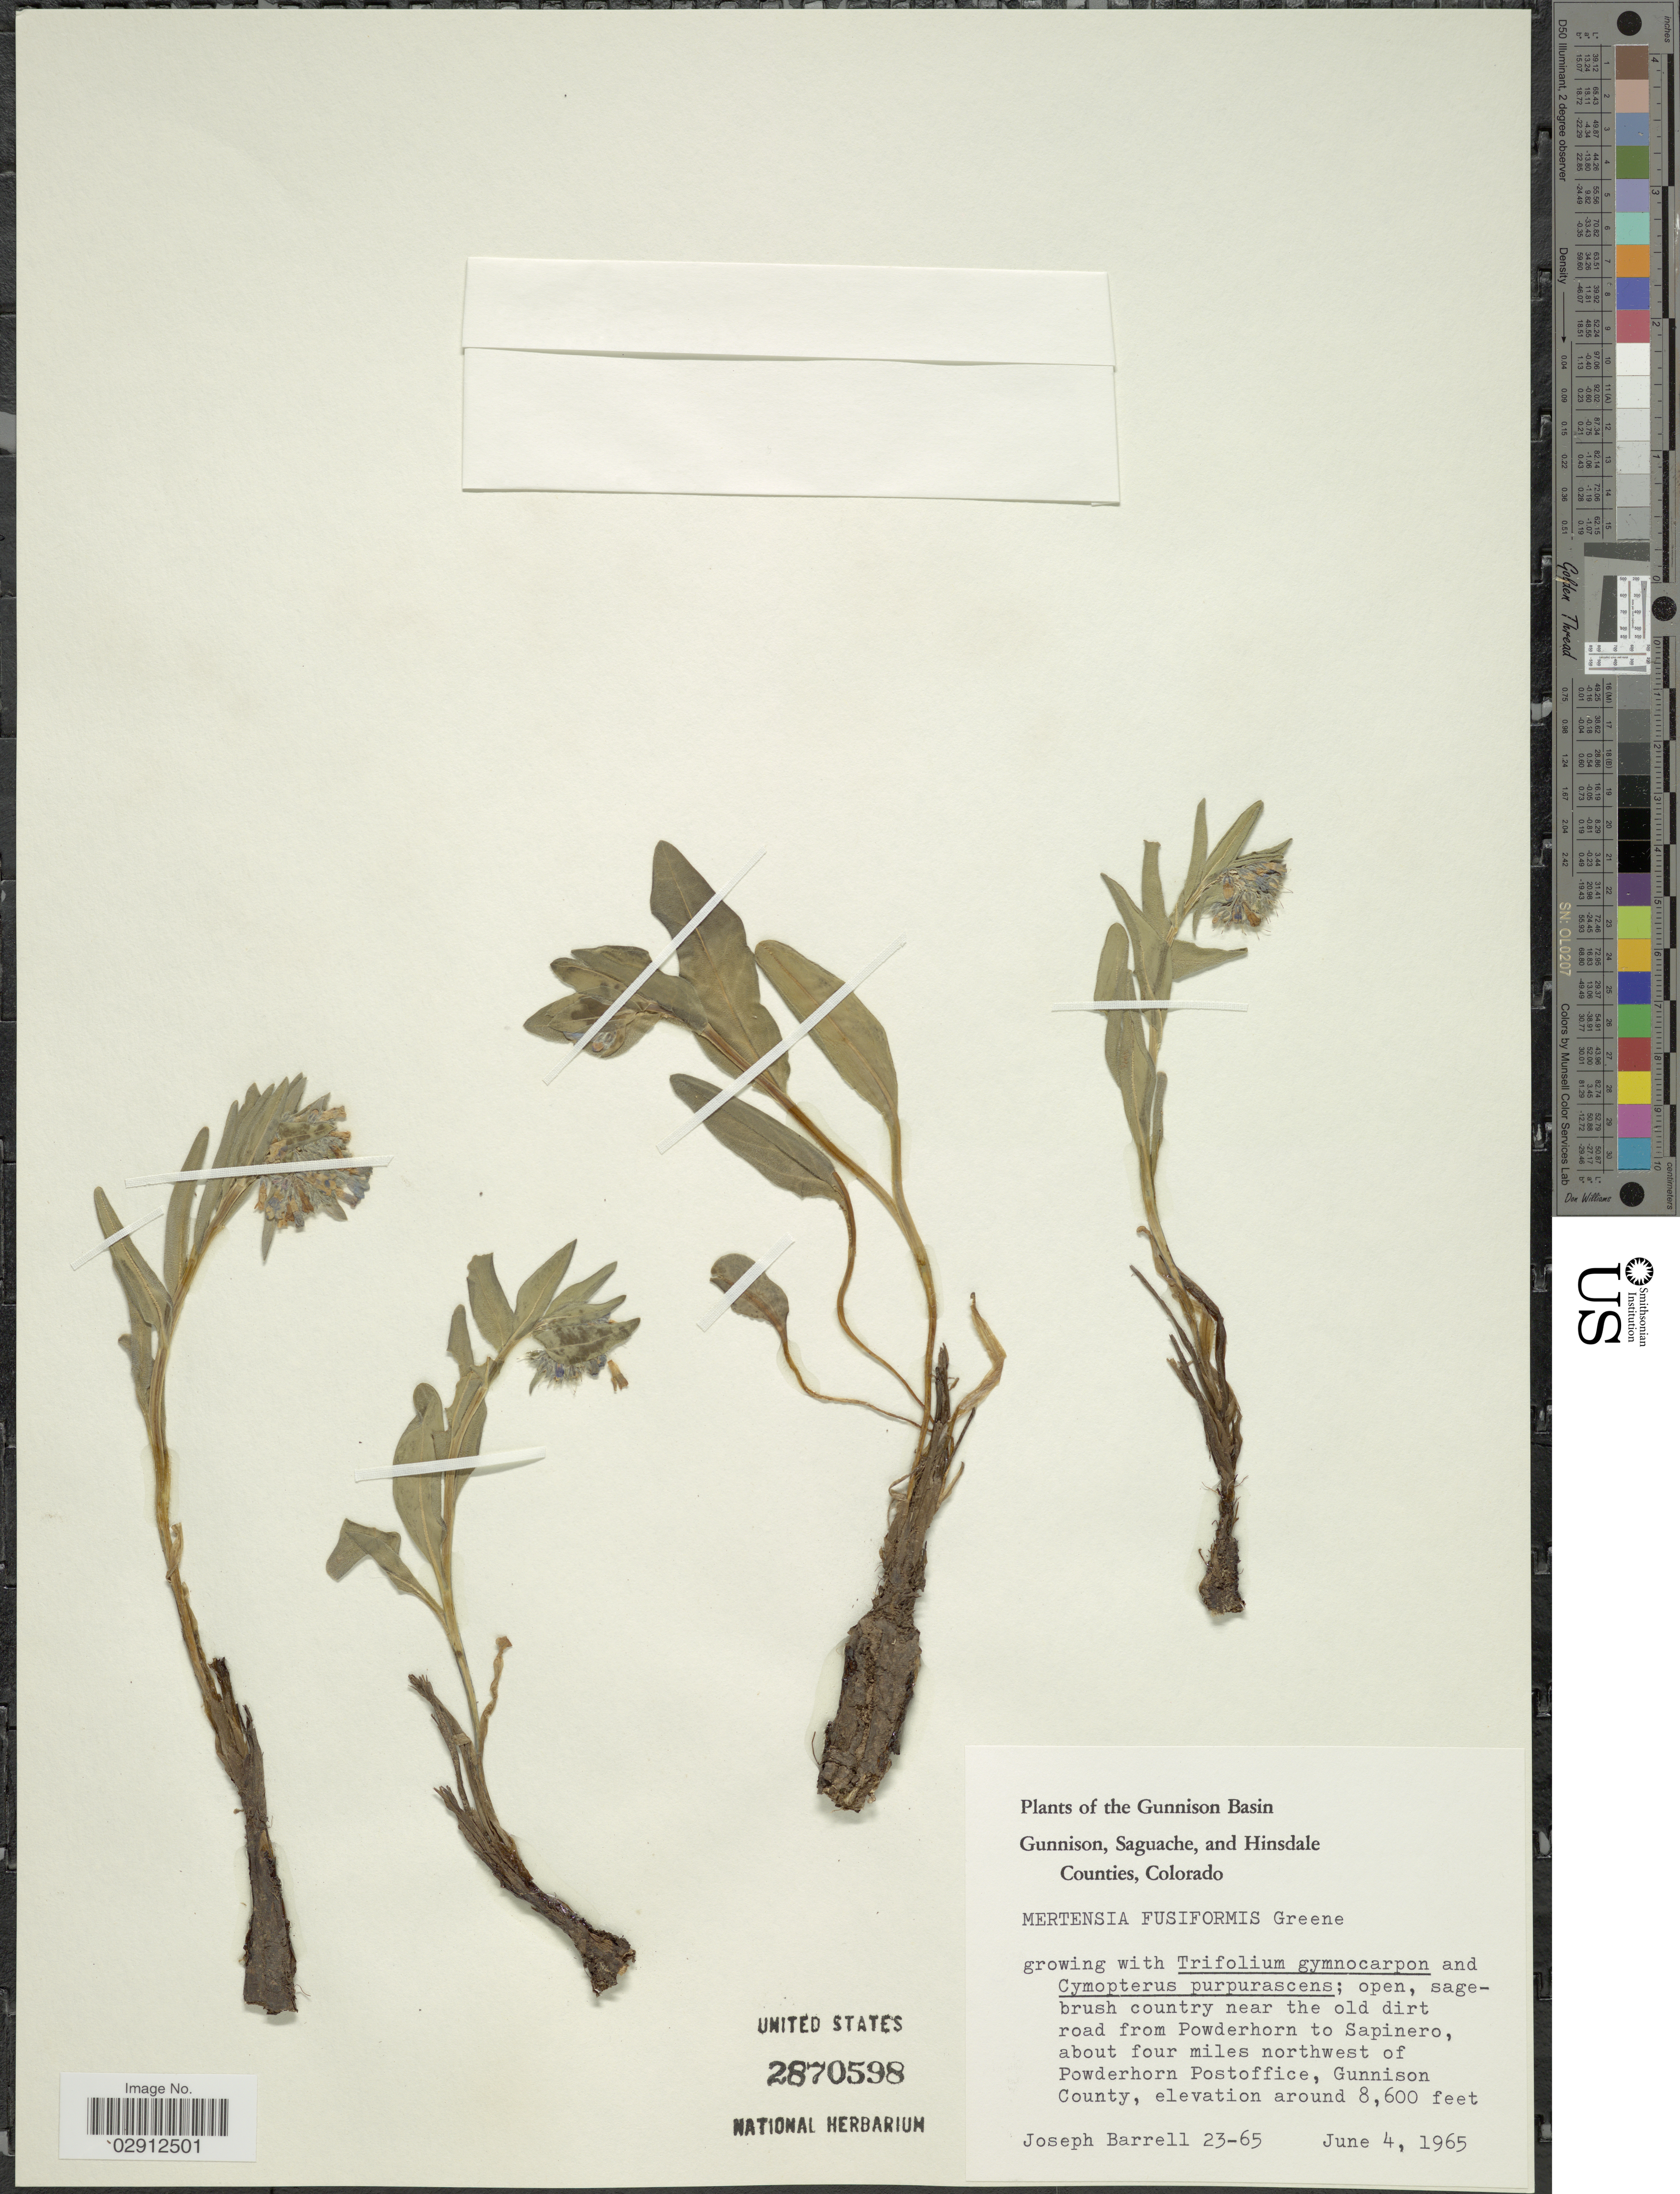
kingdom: Plantae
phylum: Tracheophyta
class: Magnoliopsida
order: Boraginales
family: Boraginaceae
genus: Mertensia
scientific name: Mertensia fusiformis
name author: Greene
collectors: J. Barrell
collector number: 23-65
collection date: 1965-06-04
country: United States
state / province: Colorado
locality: The Gunnison Basin, Gunnison, Saguache, and Hinsdale Counties, Colorado, road from Powderhorn to Sapinero, about four miles northwest of Powderhorn Postoffice, Gunnison County.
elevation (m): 2621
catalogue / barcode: US 2870598